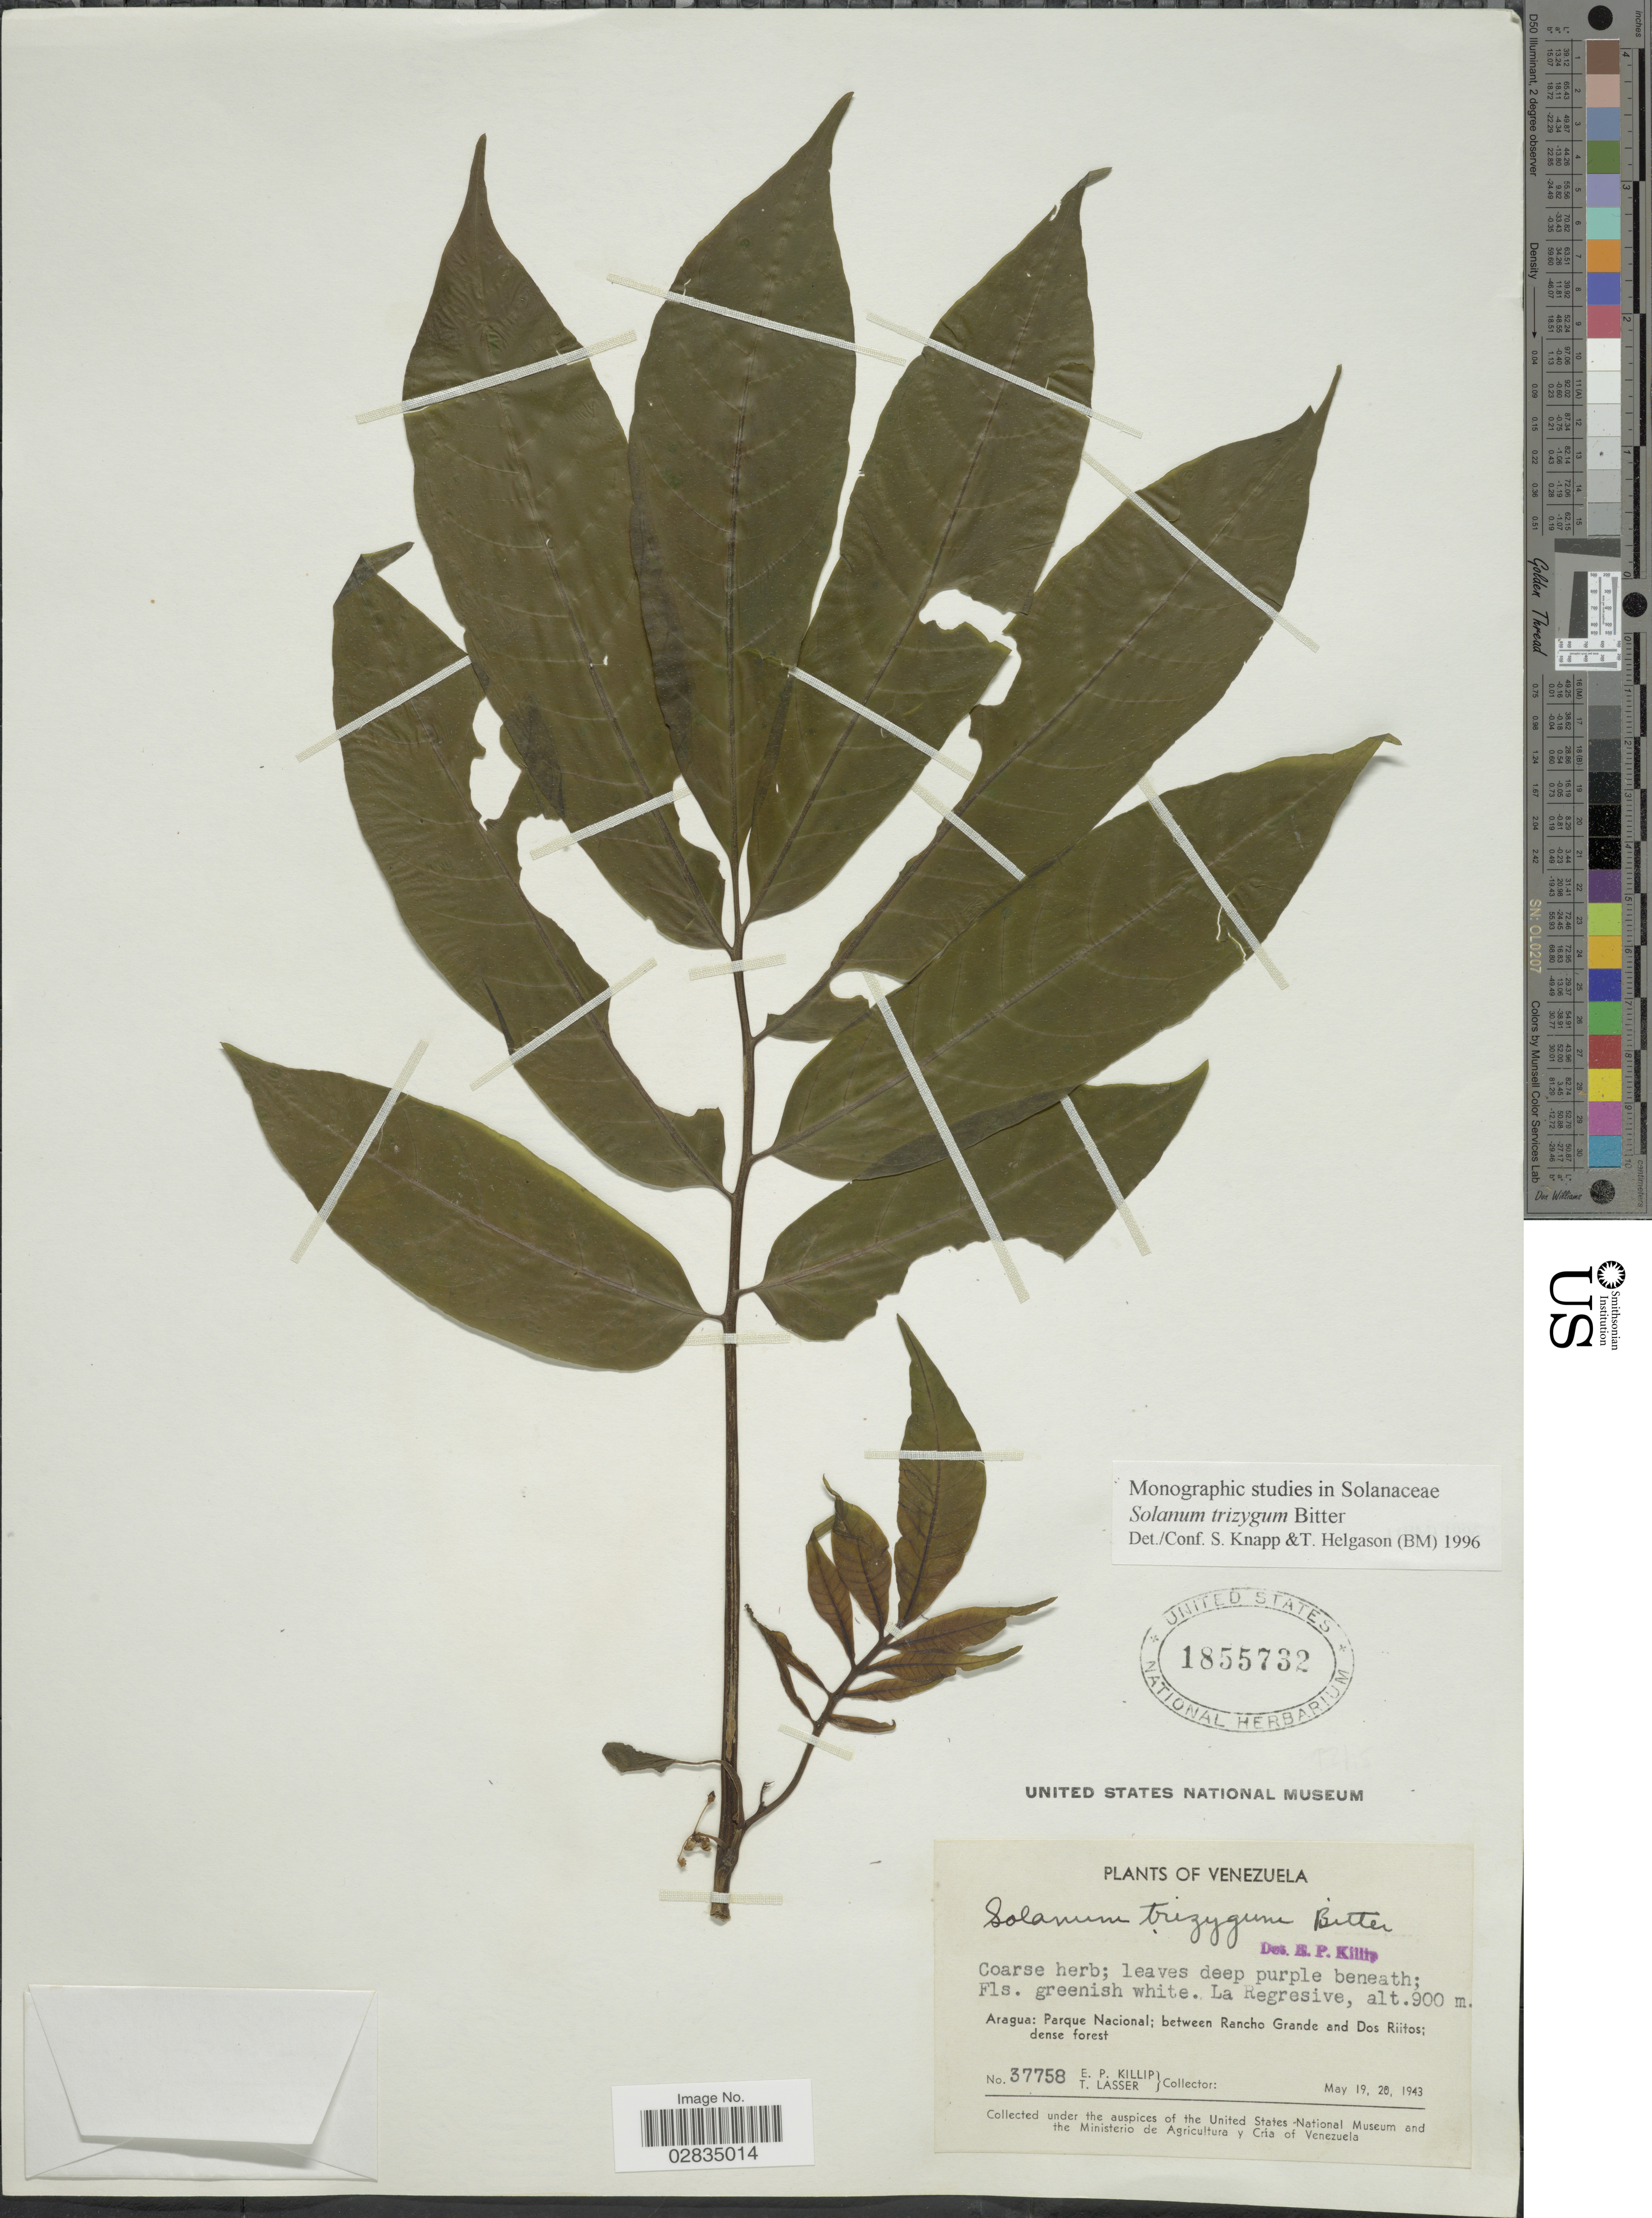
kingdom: Plantae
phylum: Tracheophyta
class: Magnoliopsida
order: Solanales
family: Solanaceae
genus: Solanum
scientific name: Solanum trizygum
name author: Bitter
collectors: E. P. Killip & T. Lasser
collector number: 37758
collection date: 1943-05-19/1943-05-20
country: Venezuela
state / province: Aragua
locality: La Regresive, Parque Nacional; between Rancho Grande and Dos Riitos.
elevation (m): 900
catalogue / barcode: US 1855732